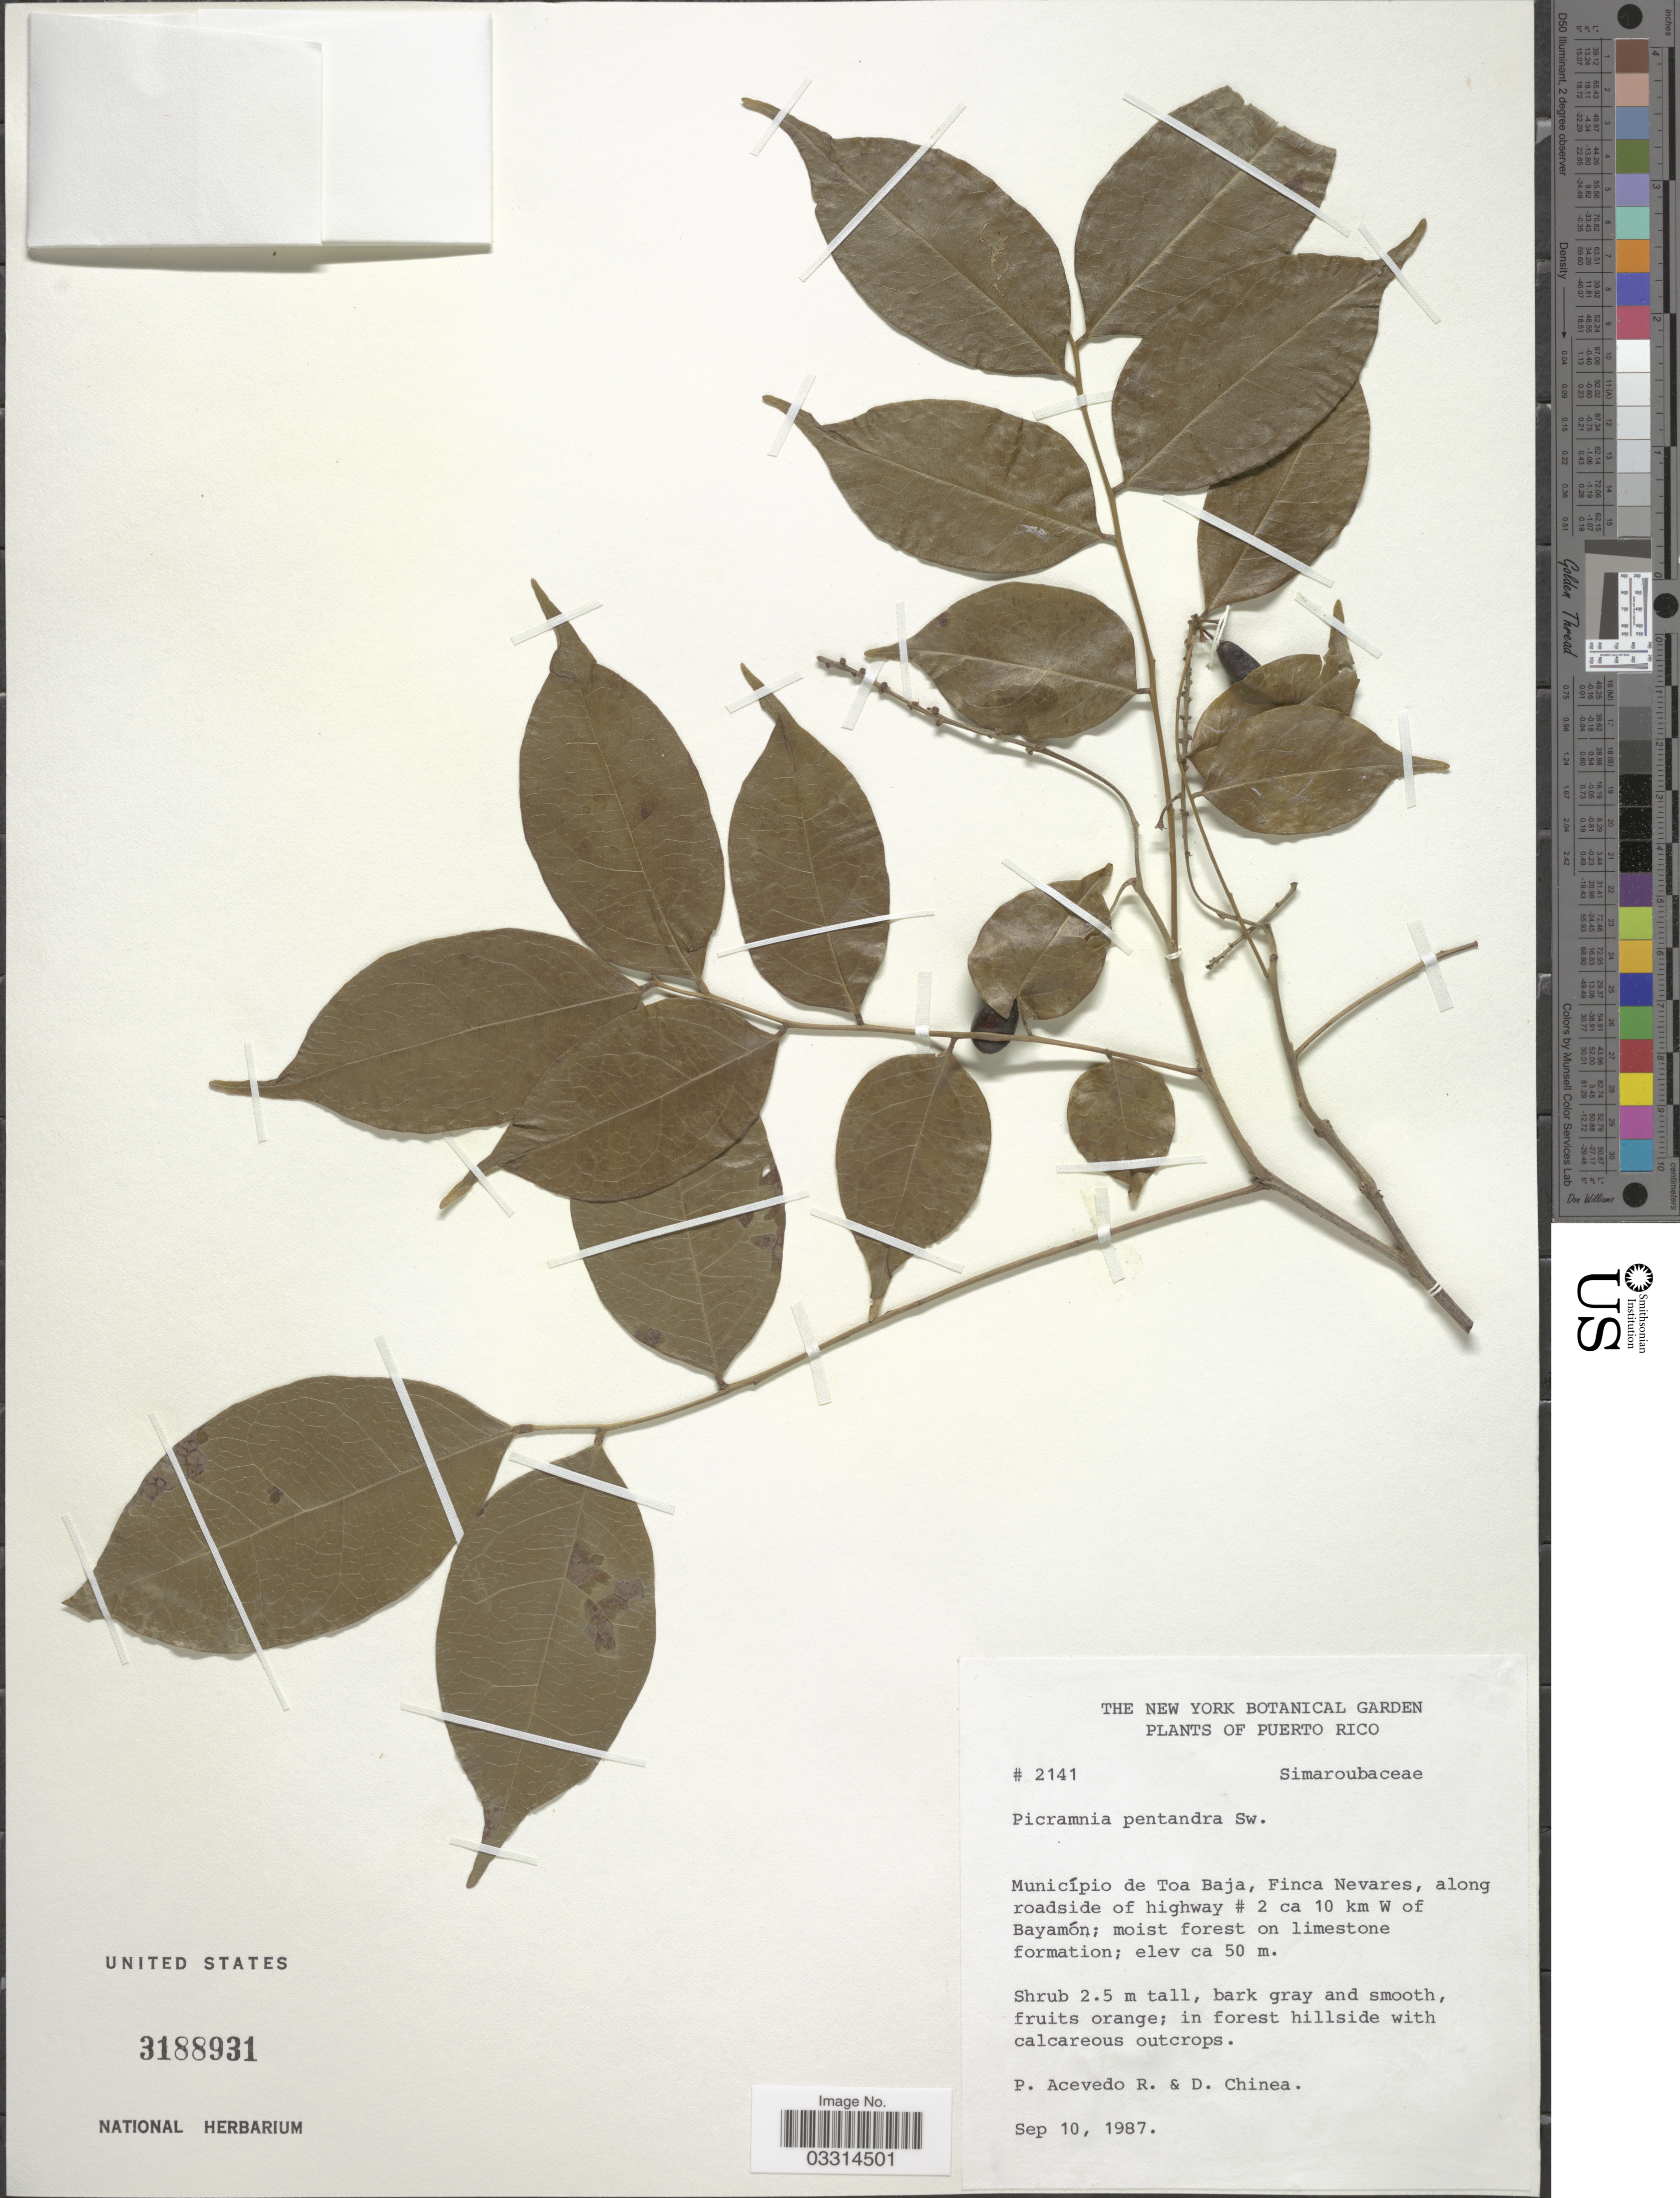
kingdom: Plantae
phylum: Tracheophyta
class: Magnoliopsida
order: Picramniales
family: Picramniaceae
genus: Picramnia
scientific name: Picramnia pentandra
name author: Sw.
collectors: P. Acevedo R. & D. Chinea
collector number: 2141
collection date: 1987-09-10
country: Puerto Rico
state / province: Toa Baja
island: Puerto Rico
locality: Município de Toa Baja, Finca Nevares, along roadside of highway # 2 ca 10 km W of Bayamón.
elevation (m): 50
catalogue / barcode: US 3188931